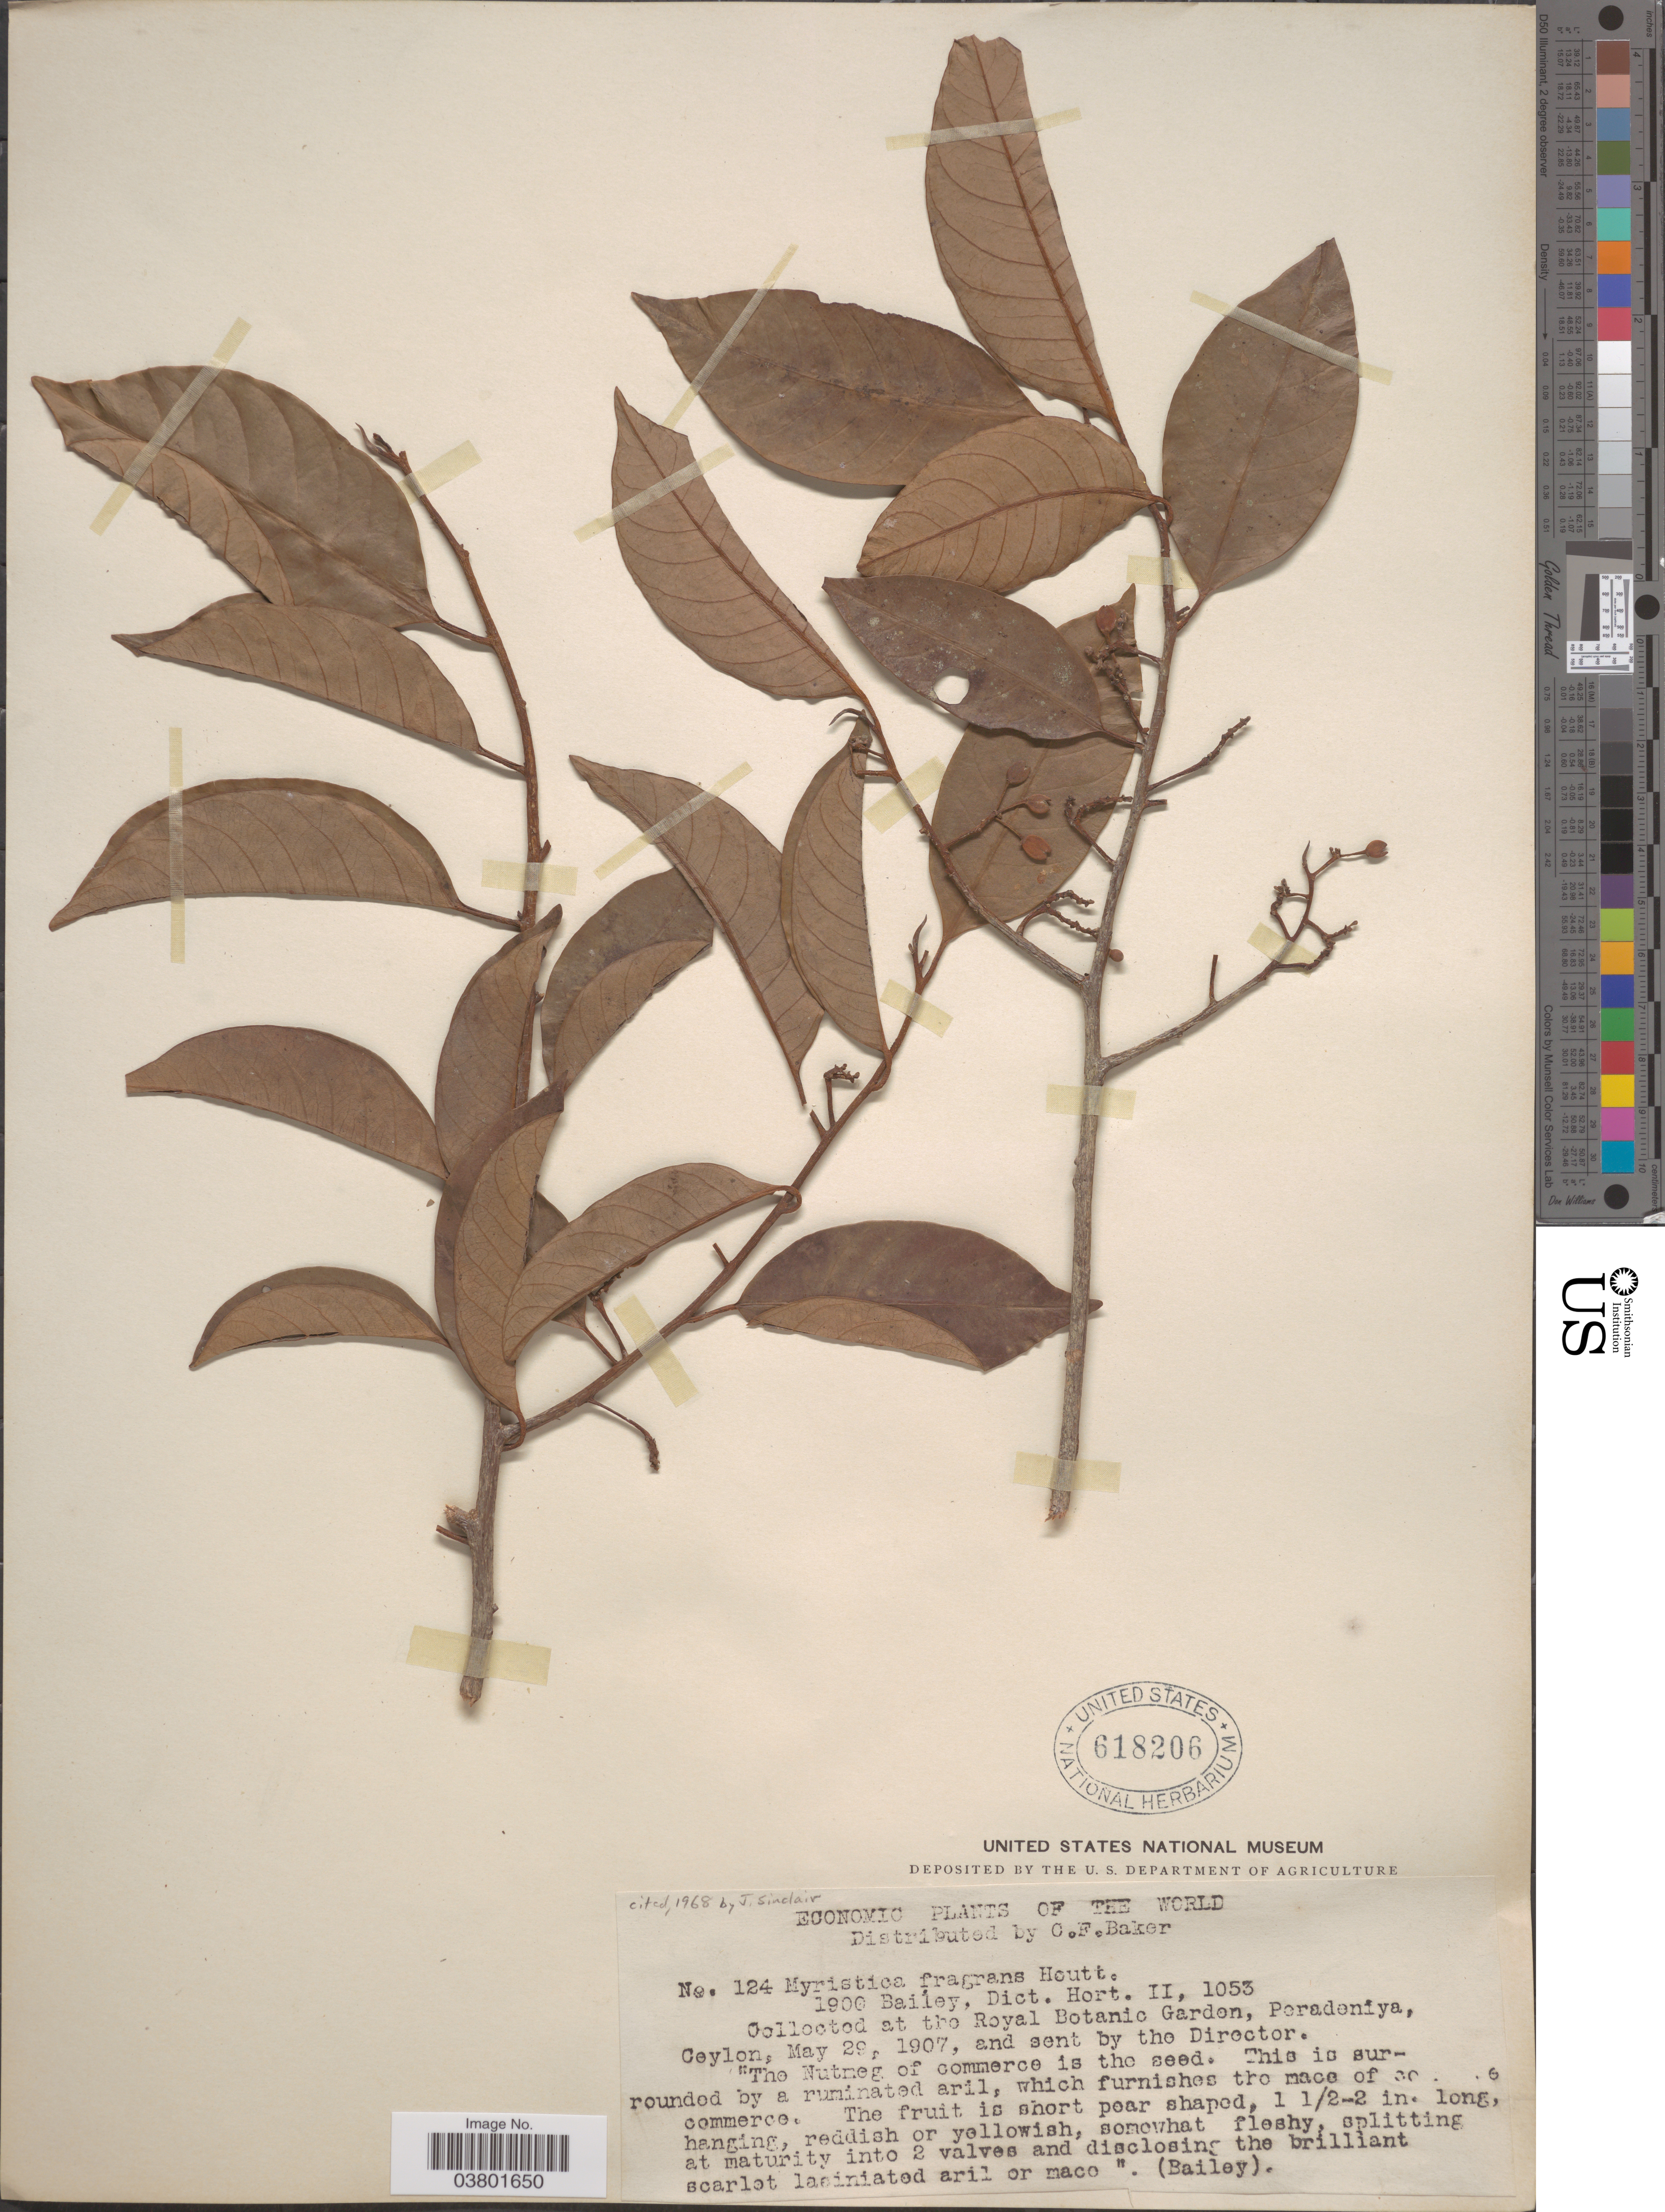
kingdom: Plantae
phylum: Tracheophyta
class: Magnoliopsida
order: Magnoliales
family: Myristicaceae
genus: Myristica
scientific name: Myristica fragrans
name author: Houtt.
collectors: C. F. Baker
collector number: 124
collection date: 1907-05-29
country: Sri Lanka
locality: Royal Botanic Garden, Peradeniya, Ceylon.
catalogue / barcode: US 618206